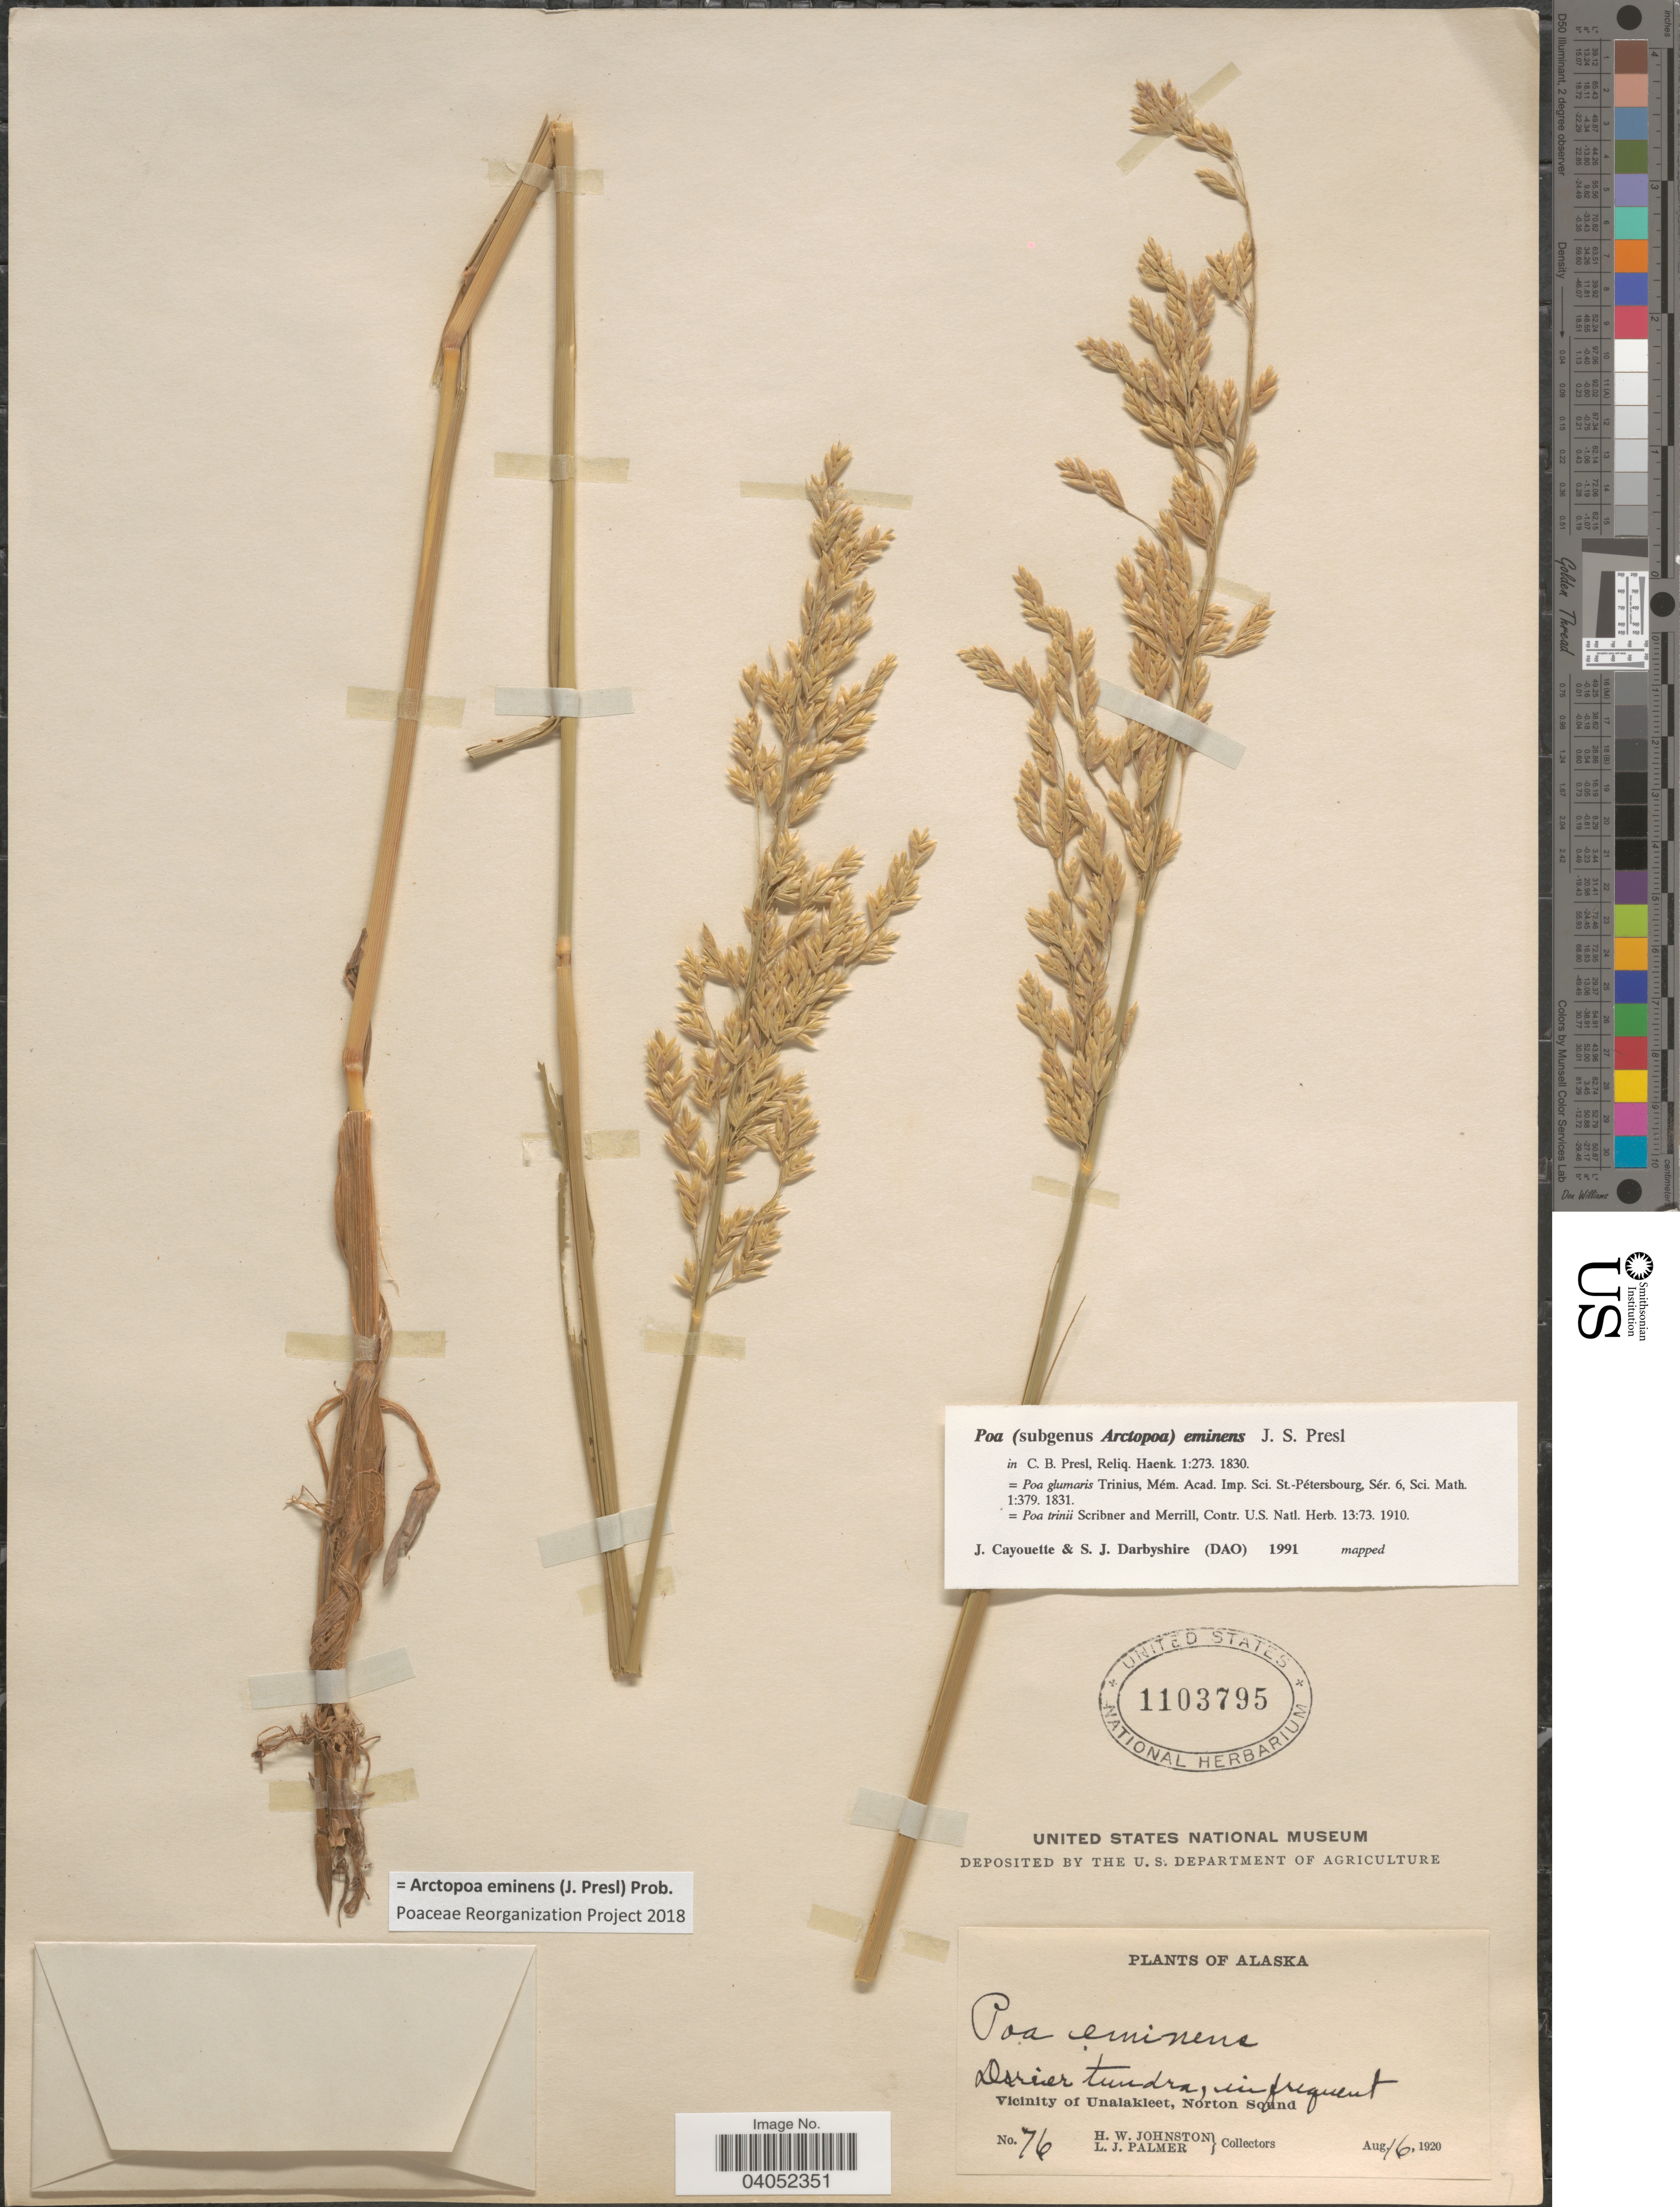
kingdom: Plantae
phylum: Tracheophyta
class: Liliopsida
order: Poales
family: Poaceae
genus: Arctopoa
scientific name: Arctopoa eminens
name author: (J. Presl) Prob.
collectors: H. W. Johnston & L. J. Palmer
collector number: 76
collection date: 1920-08-16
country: United States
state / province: Alaska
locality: Vicinity of Unalakleet, Norton Sound.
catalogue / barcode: US 1103795